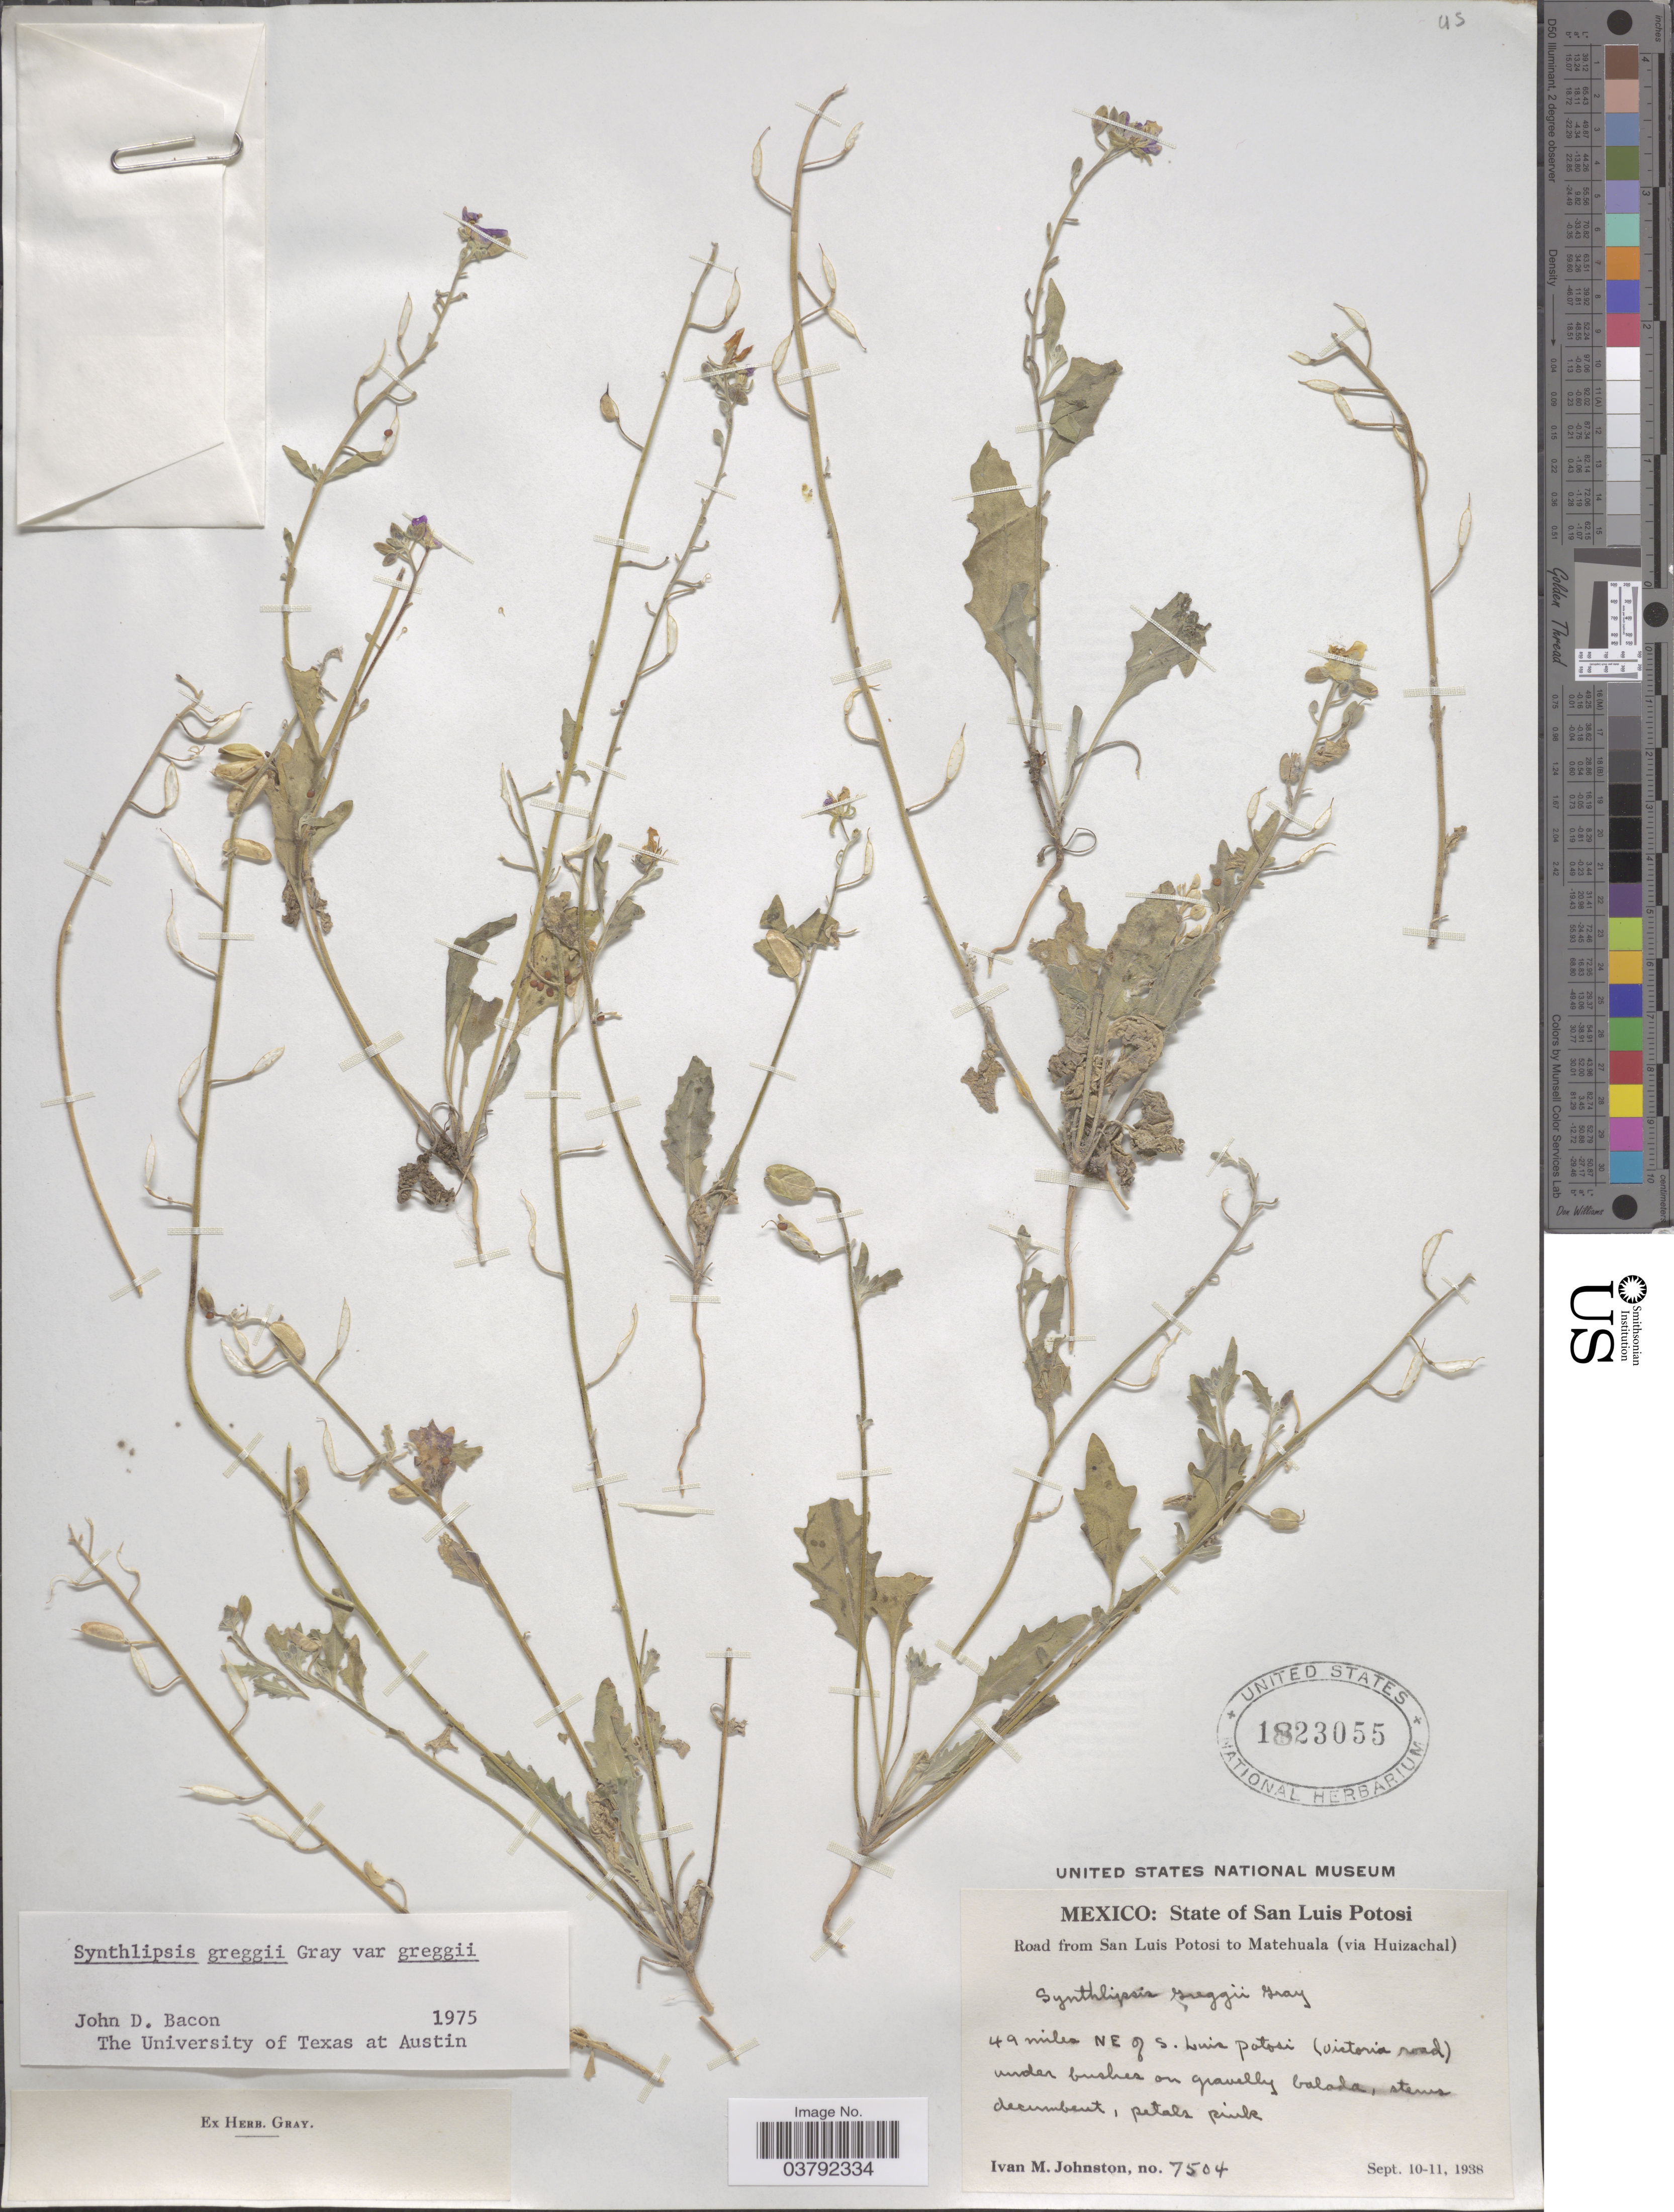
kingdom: Plantae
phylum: Tracheophyta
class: Magnoliopsida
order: Brassicales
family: Brassicaceae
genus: Synthlipsis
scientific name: Synthlipsis greggii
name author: A. Gray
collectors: I.M. Johnston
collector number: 7504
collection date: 1938-09-10/1938-09-11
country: Mexico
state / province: San Luis Potosí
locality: Road from San Luis Potosi to Matehuala( via Huizachal). 49 miles NE of S. Luiz Potosi ( Victoria road).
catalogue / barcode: US 1823055